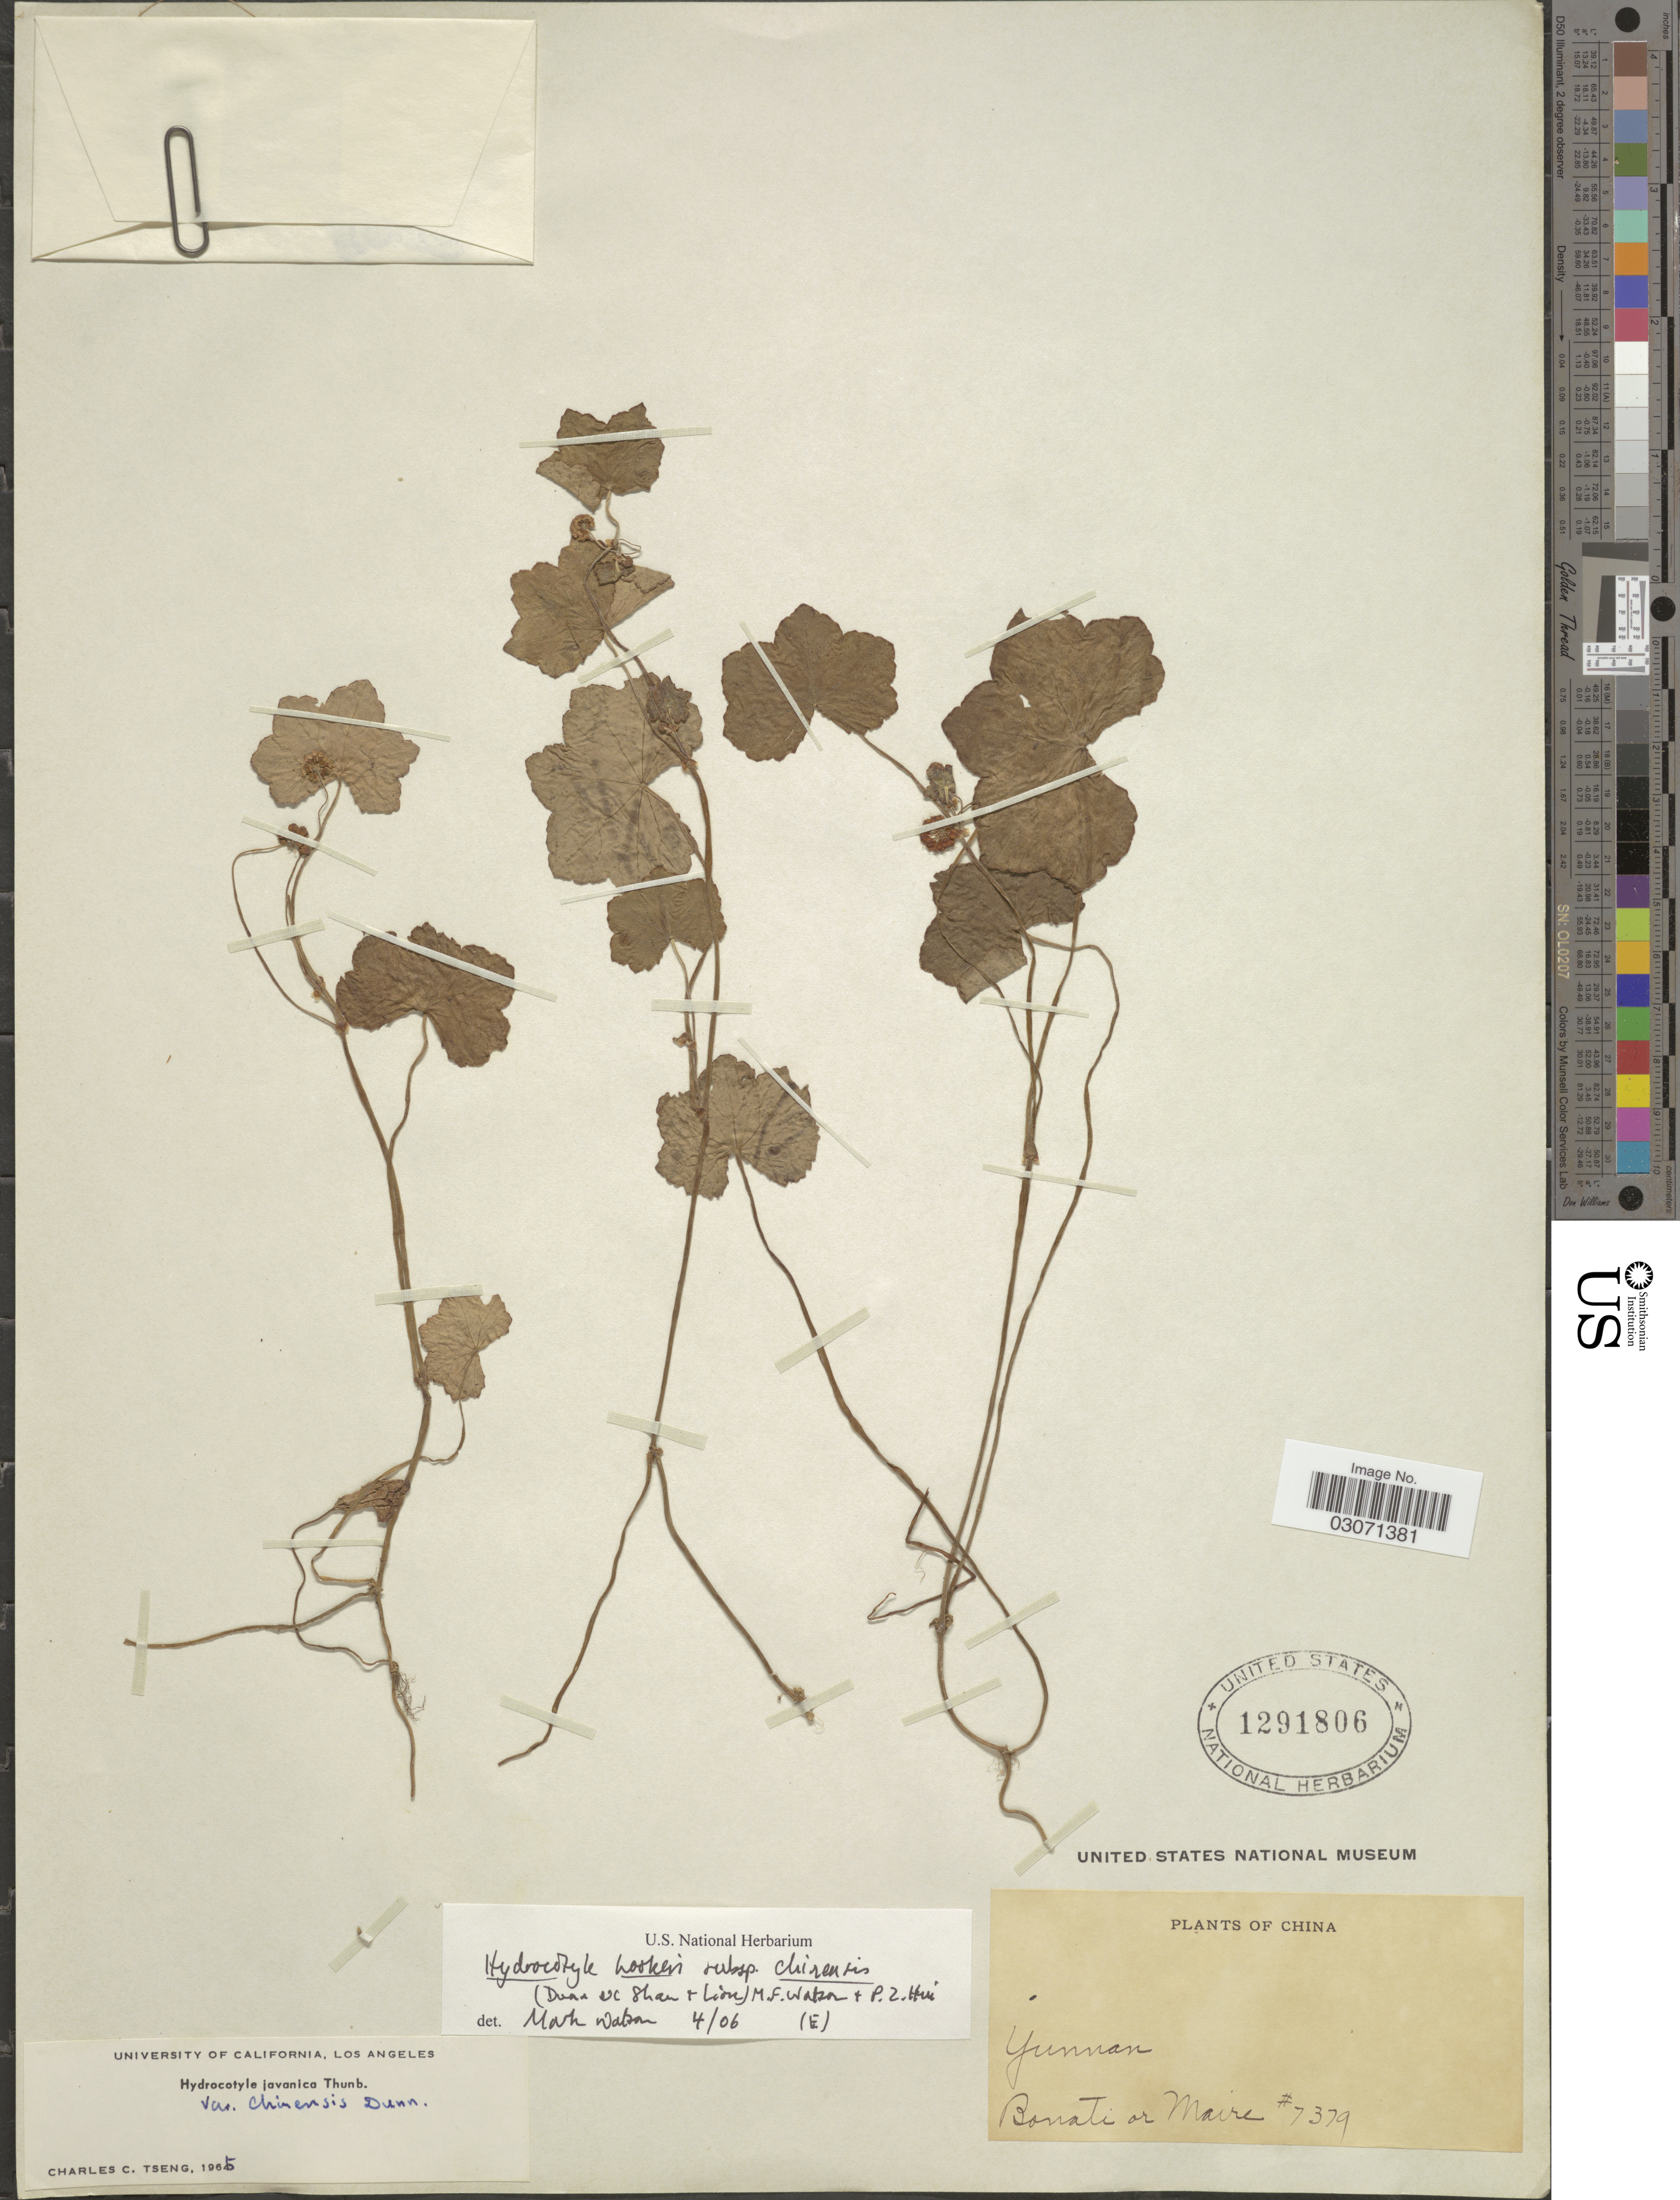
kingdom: Plantae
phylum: Tracheophyta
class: Magnoliopsida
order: Apiales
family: Araliaceae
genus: Hydrocotyle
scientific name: Hydrocotyle hookeri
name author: (C.B. Clarke) Craib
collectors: -. Bonati & Maire, --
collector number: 7379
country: China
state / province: Yunnan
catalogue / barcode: US 1291806